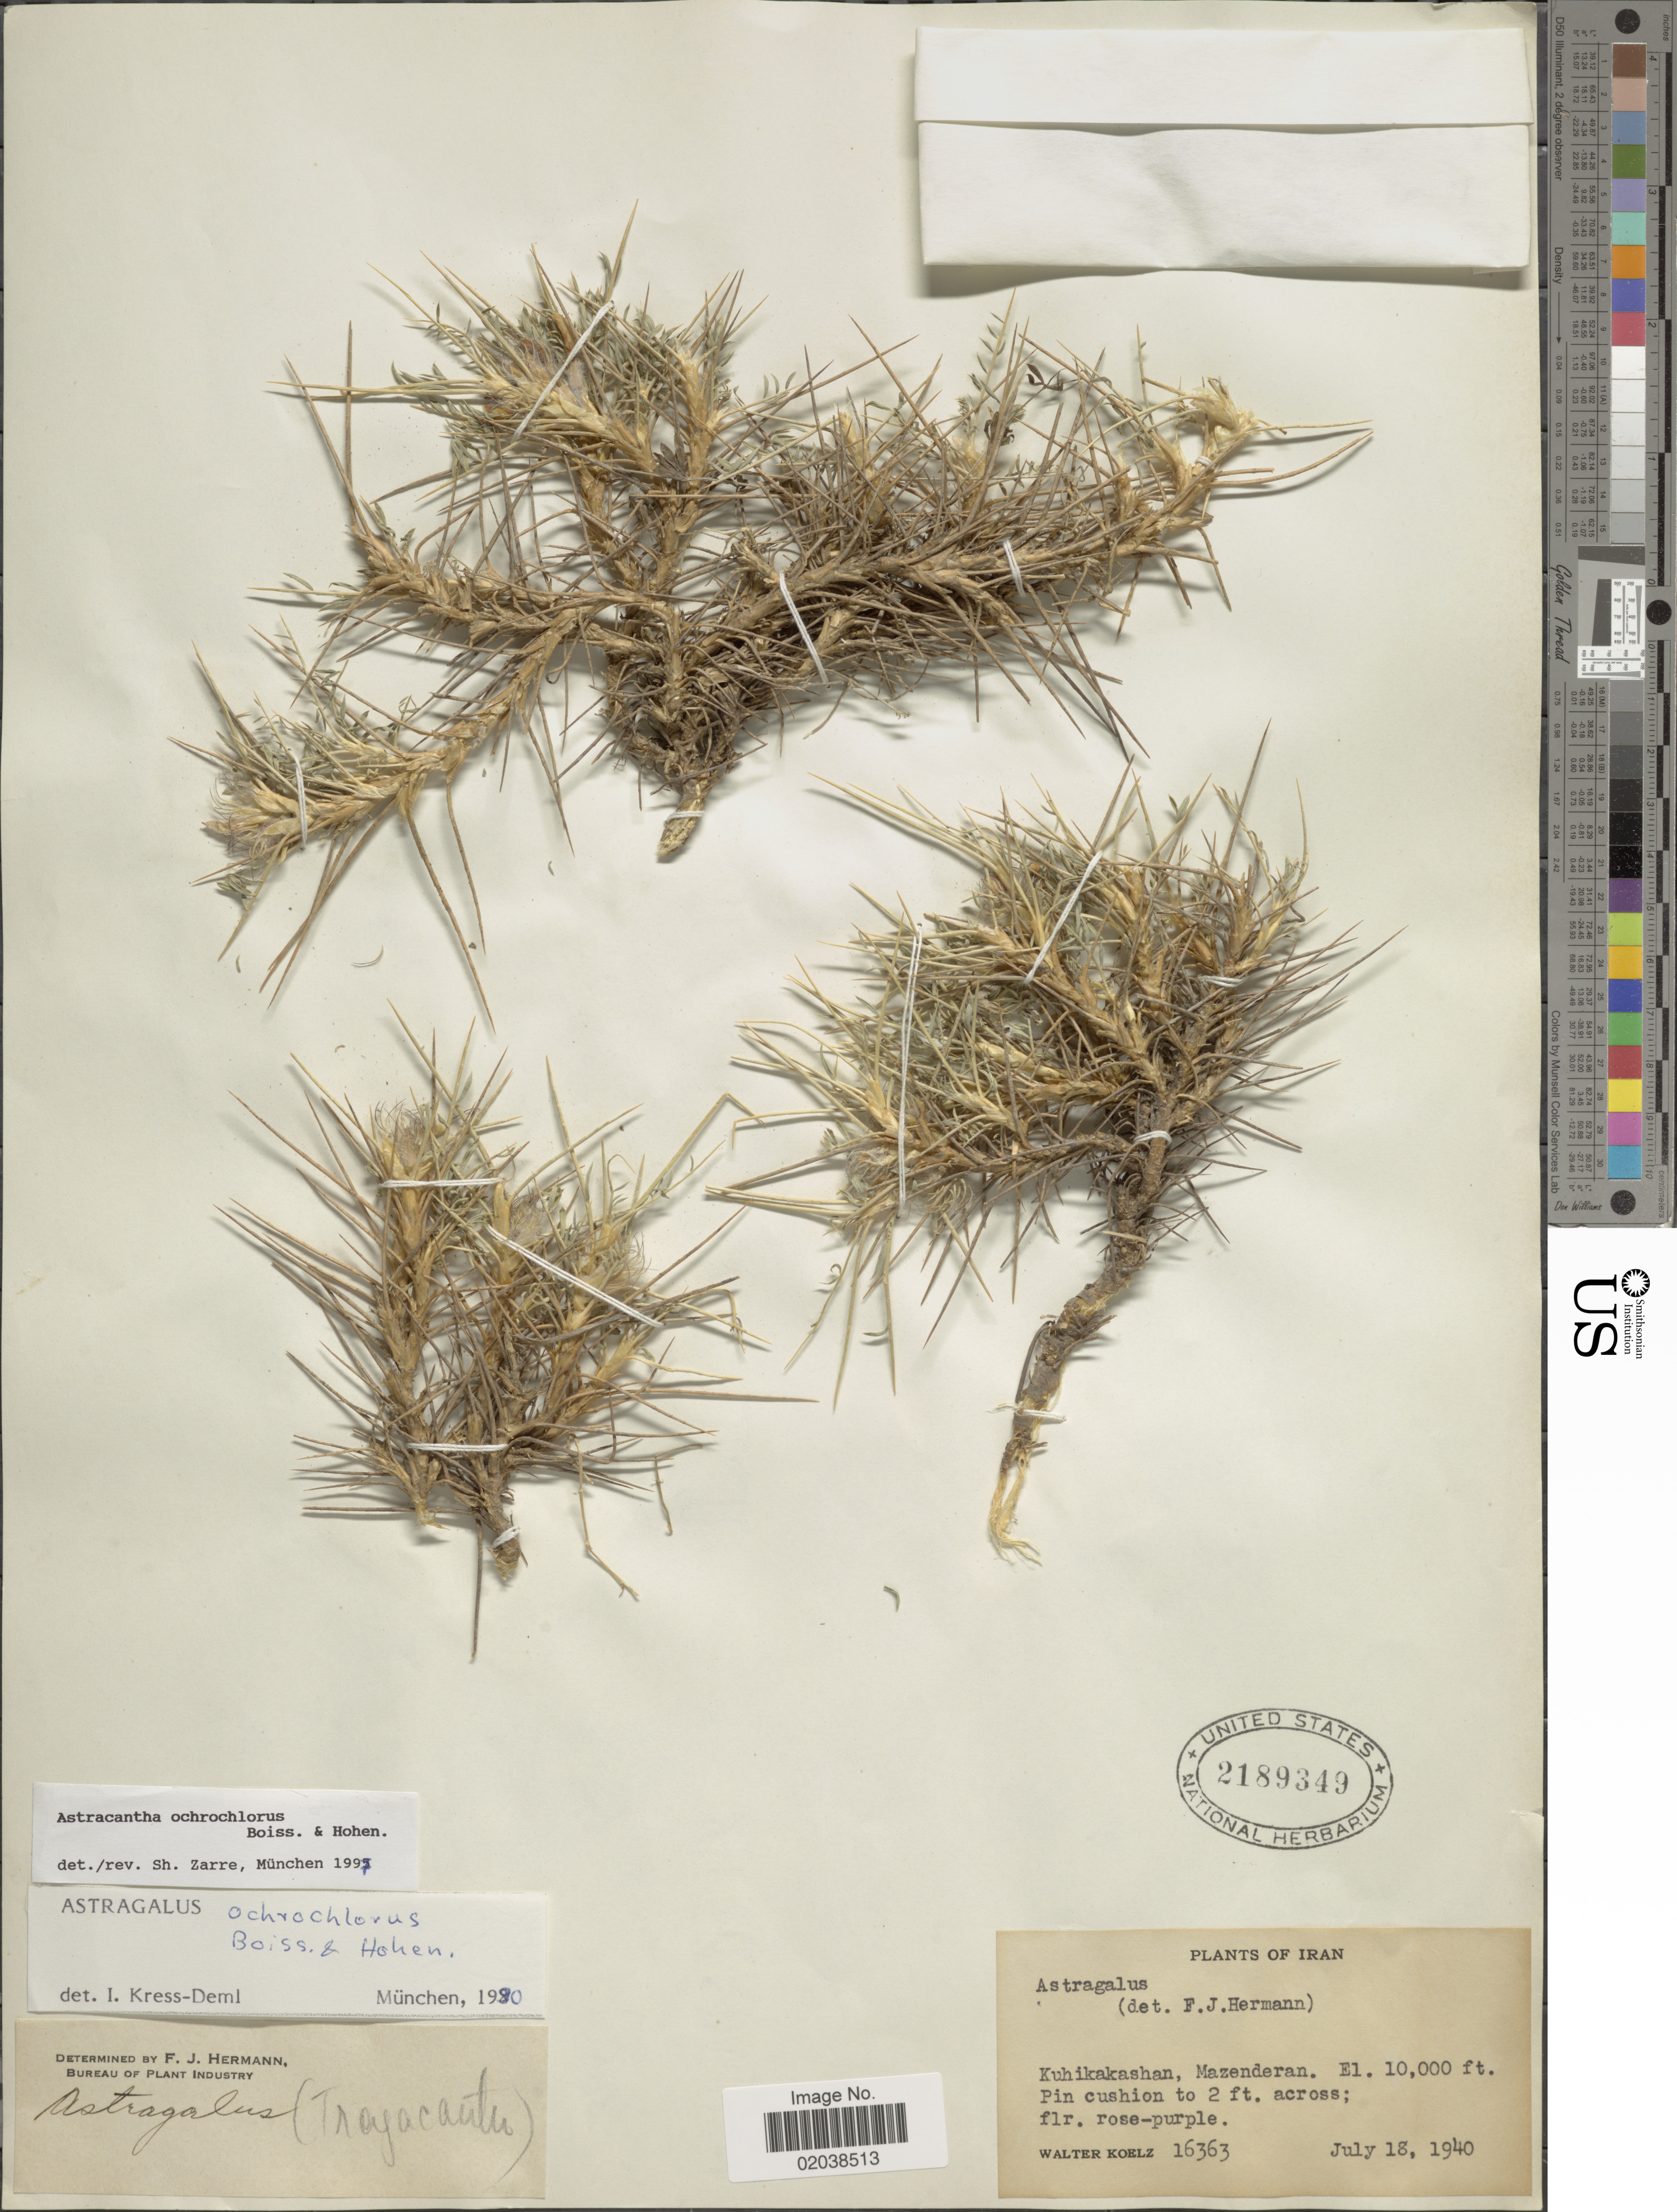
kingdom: Plantae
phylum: Tracheophyta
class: Magnoliopsida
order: Fabales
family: Fabaceae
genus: Astragalus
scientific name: Astragalus ochrochlorus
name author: Boiss. & Hohen.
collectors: W. N. Koelz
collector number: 16363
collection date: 1940-07-18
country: Iran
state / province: Mazandaran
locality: Kuhikakashan, Mazenderan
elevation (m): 3048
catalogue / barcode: US 2189349